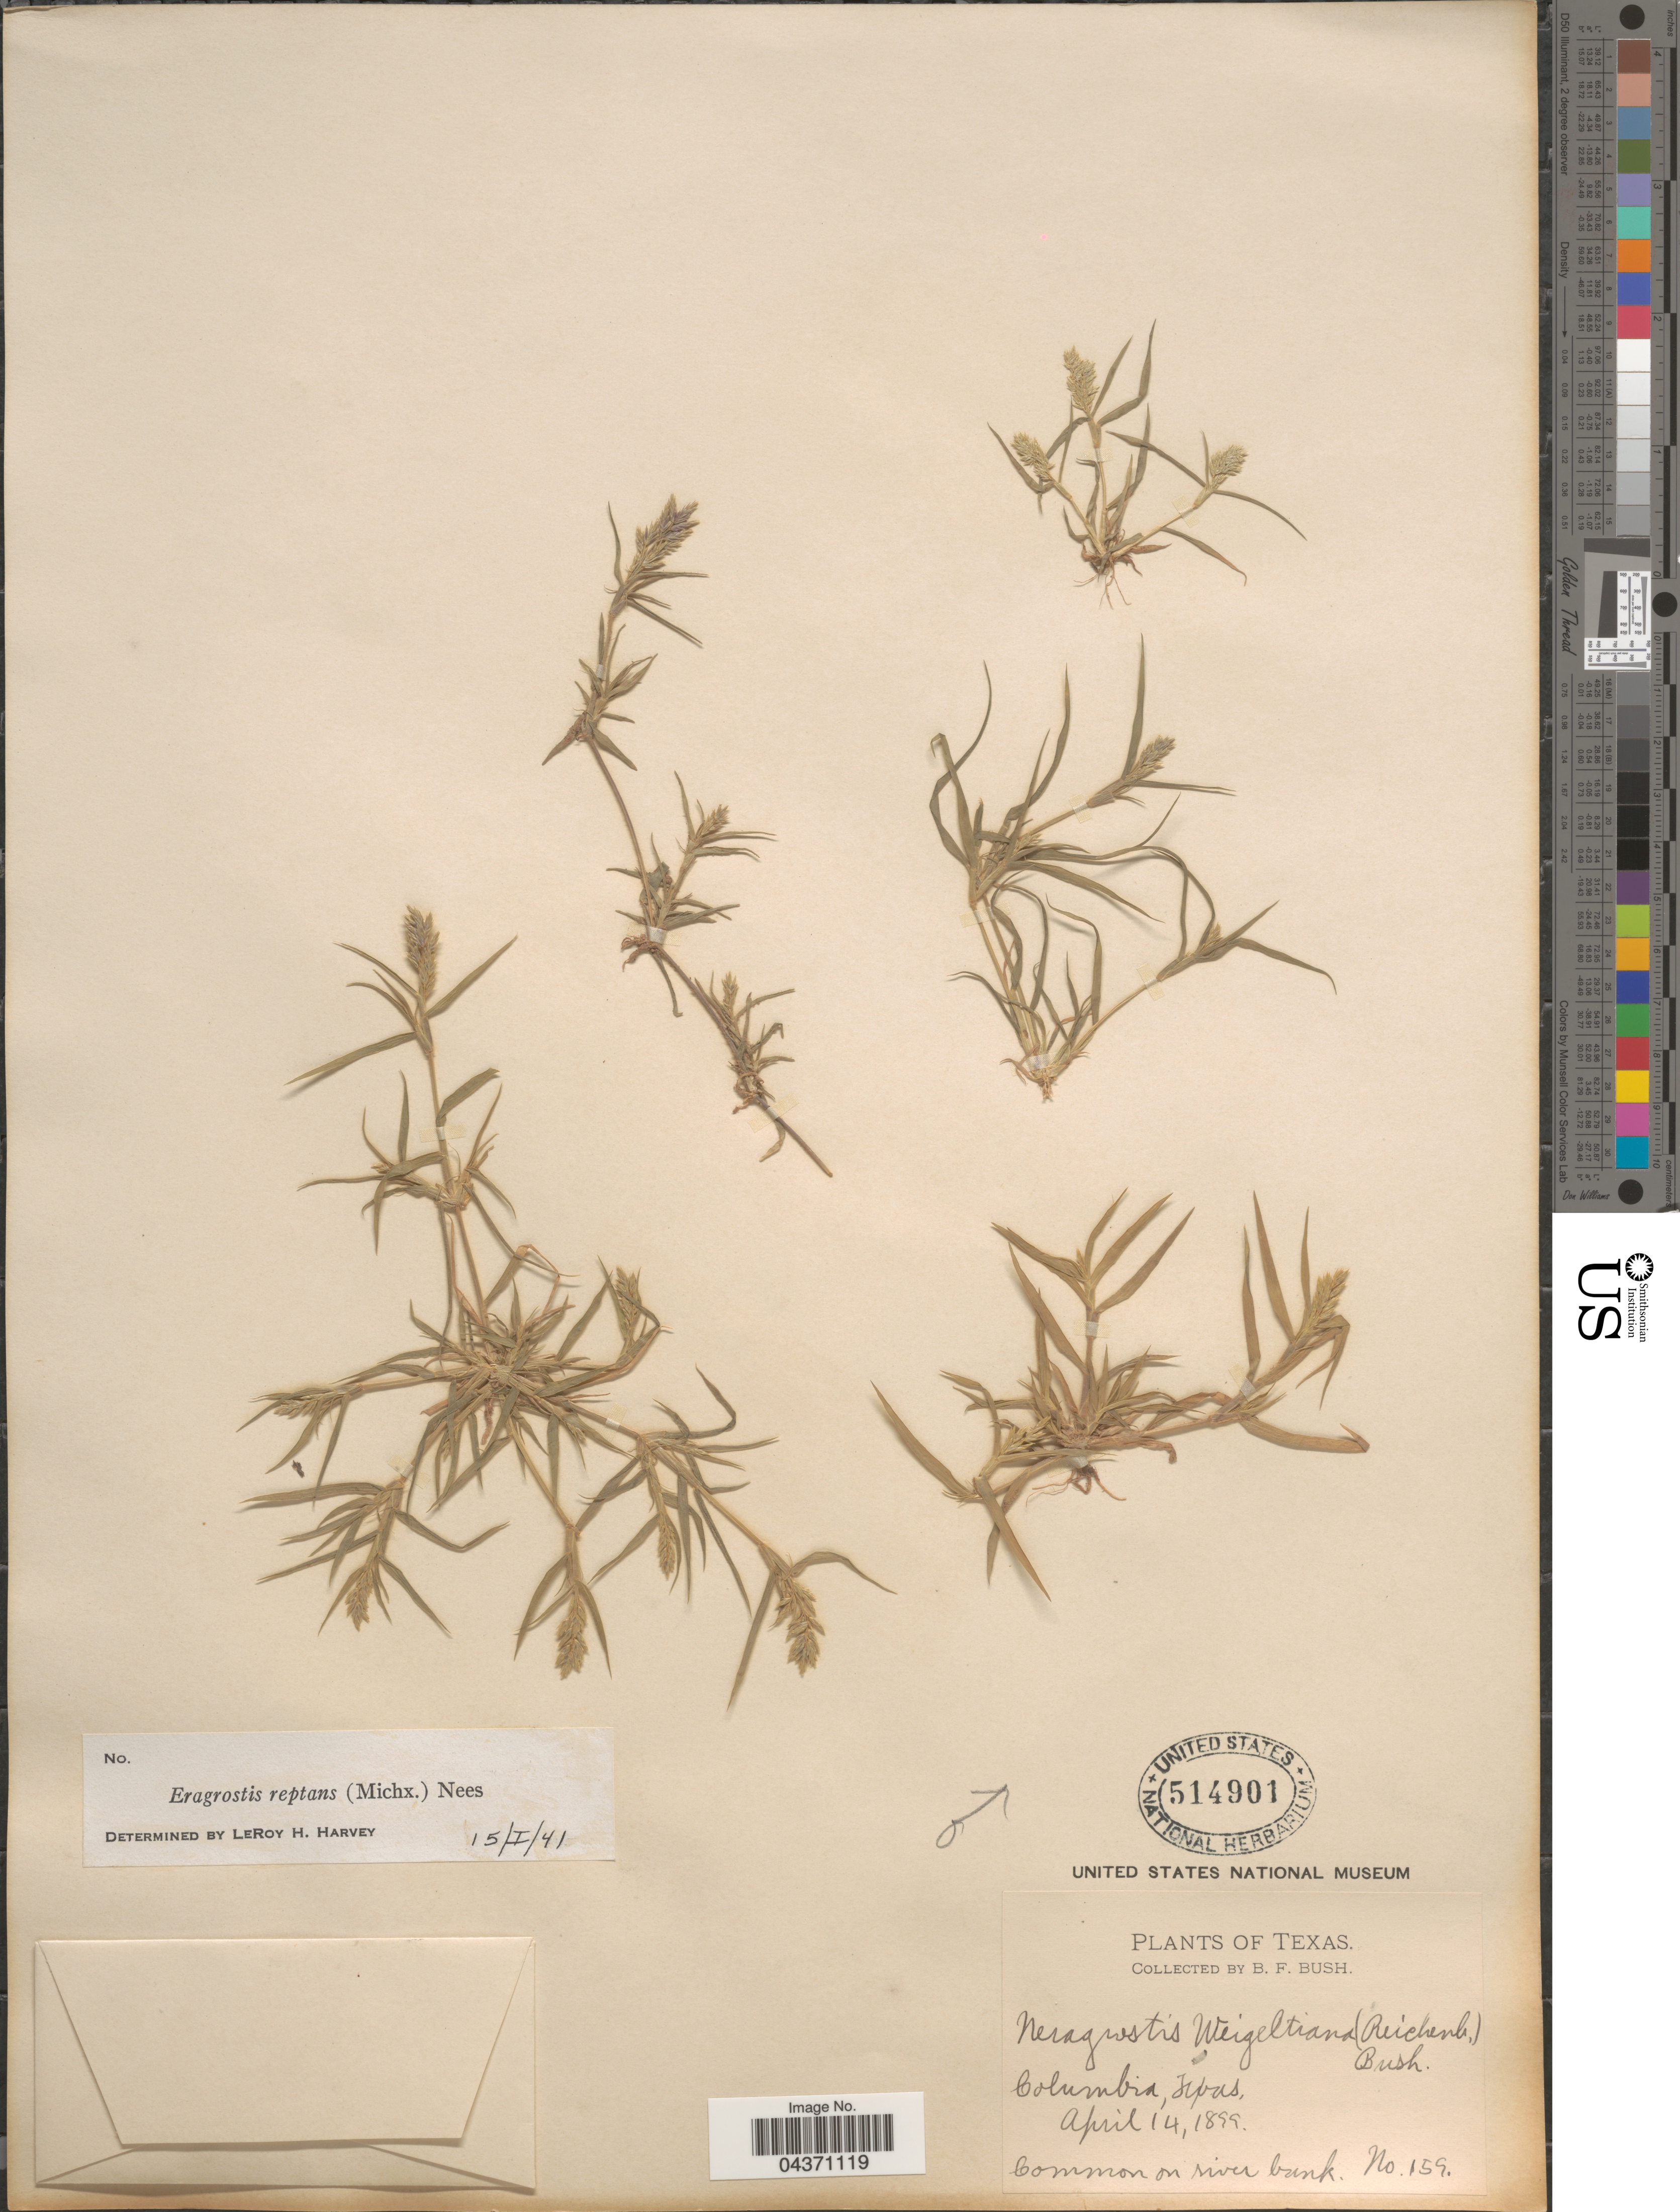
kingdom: Plantae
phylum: Tracheophyta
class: Liliopsida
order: Poales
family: Poaceae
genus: Eragrostis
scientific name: Eragrostis reptans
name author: (Michx.) Nees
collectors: B. F. Bush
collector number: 159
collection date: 1899-04-14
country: United States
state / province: Texas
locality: Columbia. Common on river bank.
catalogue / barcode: US 514901